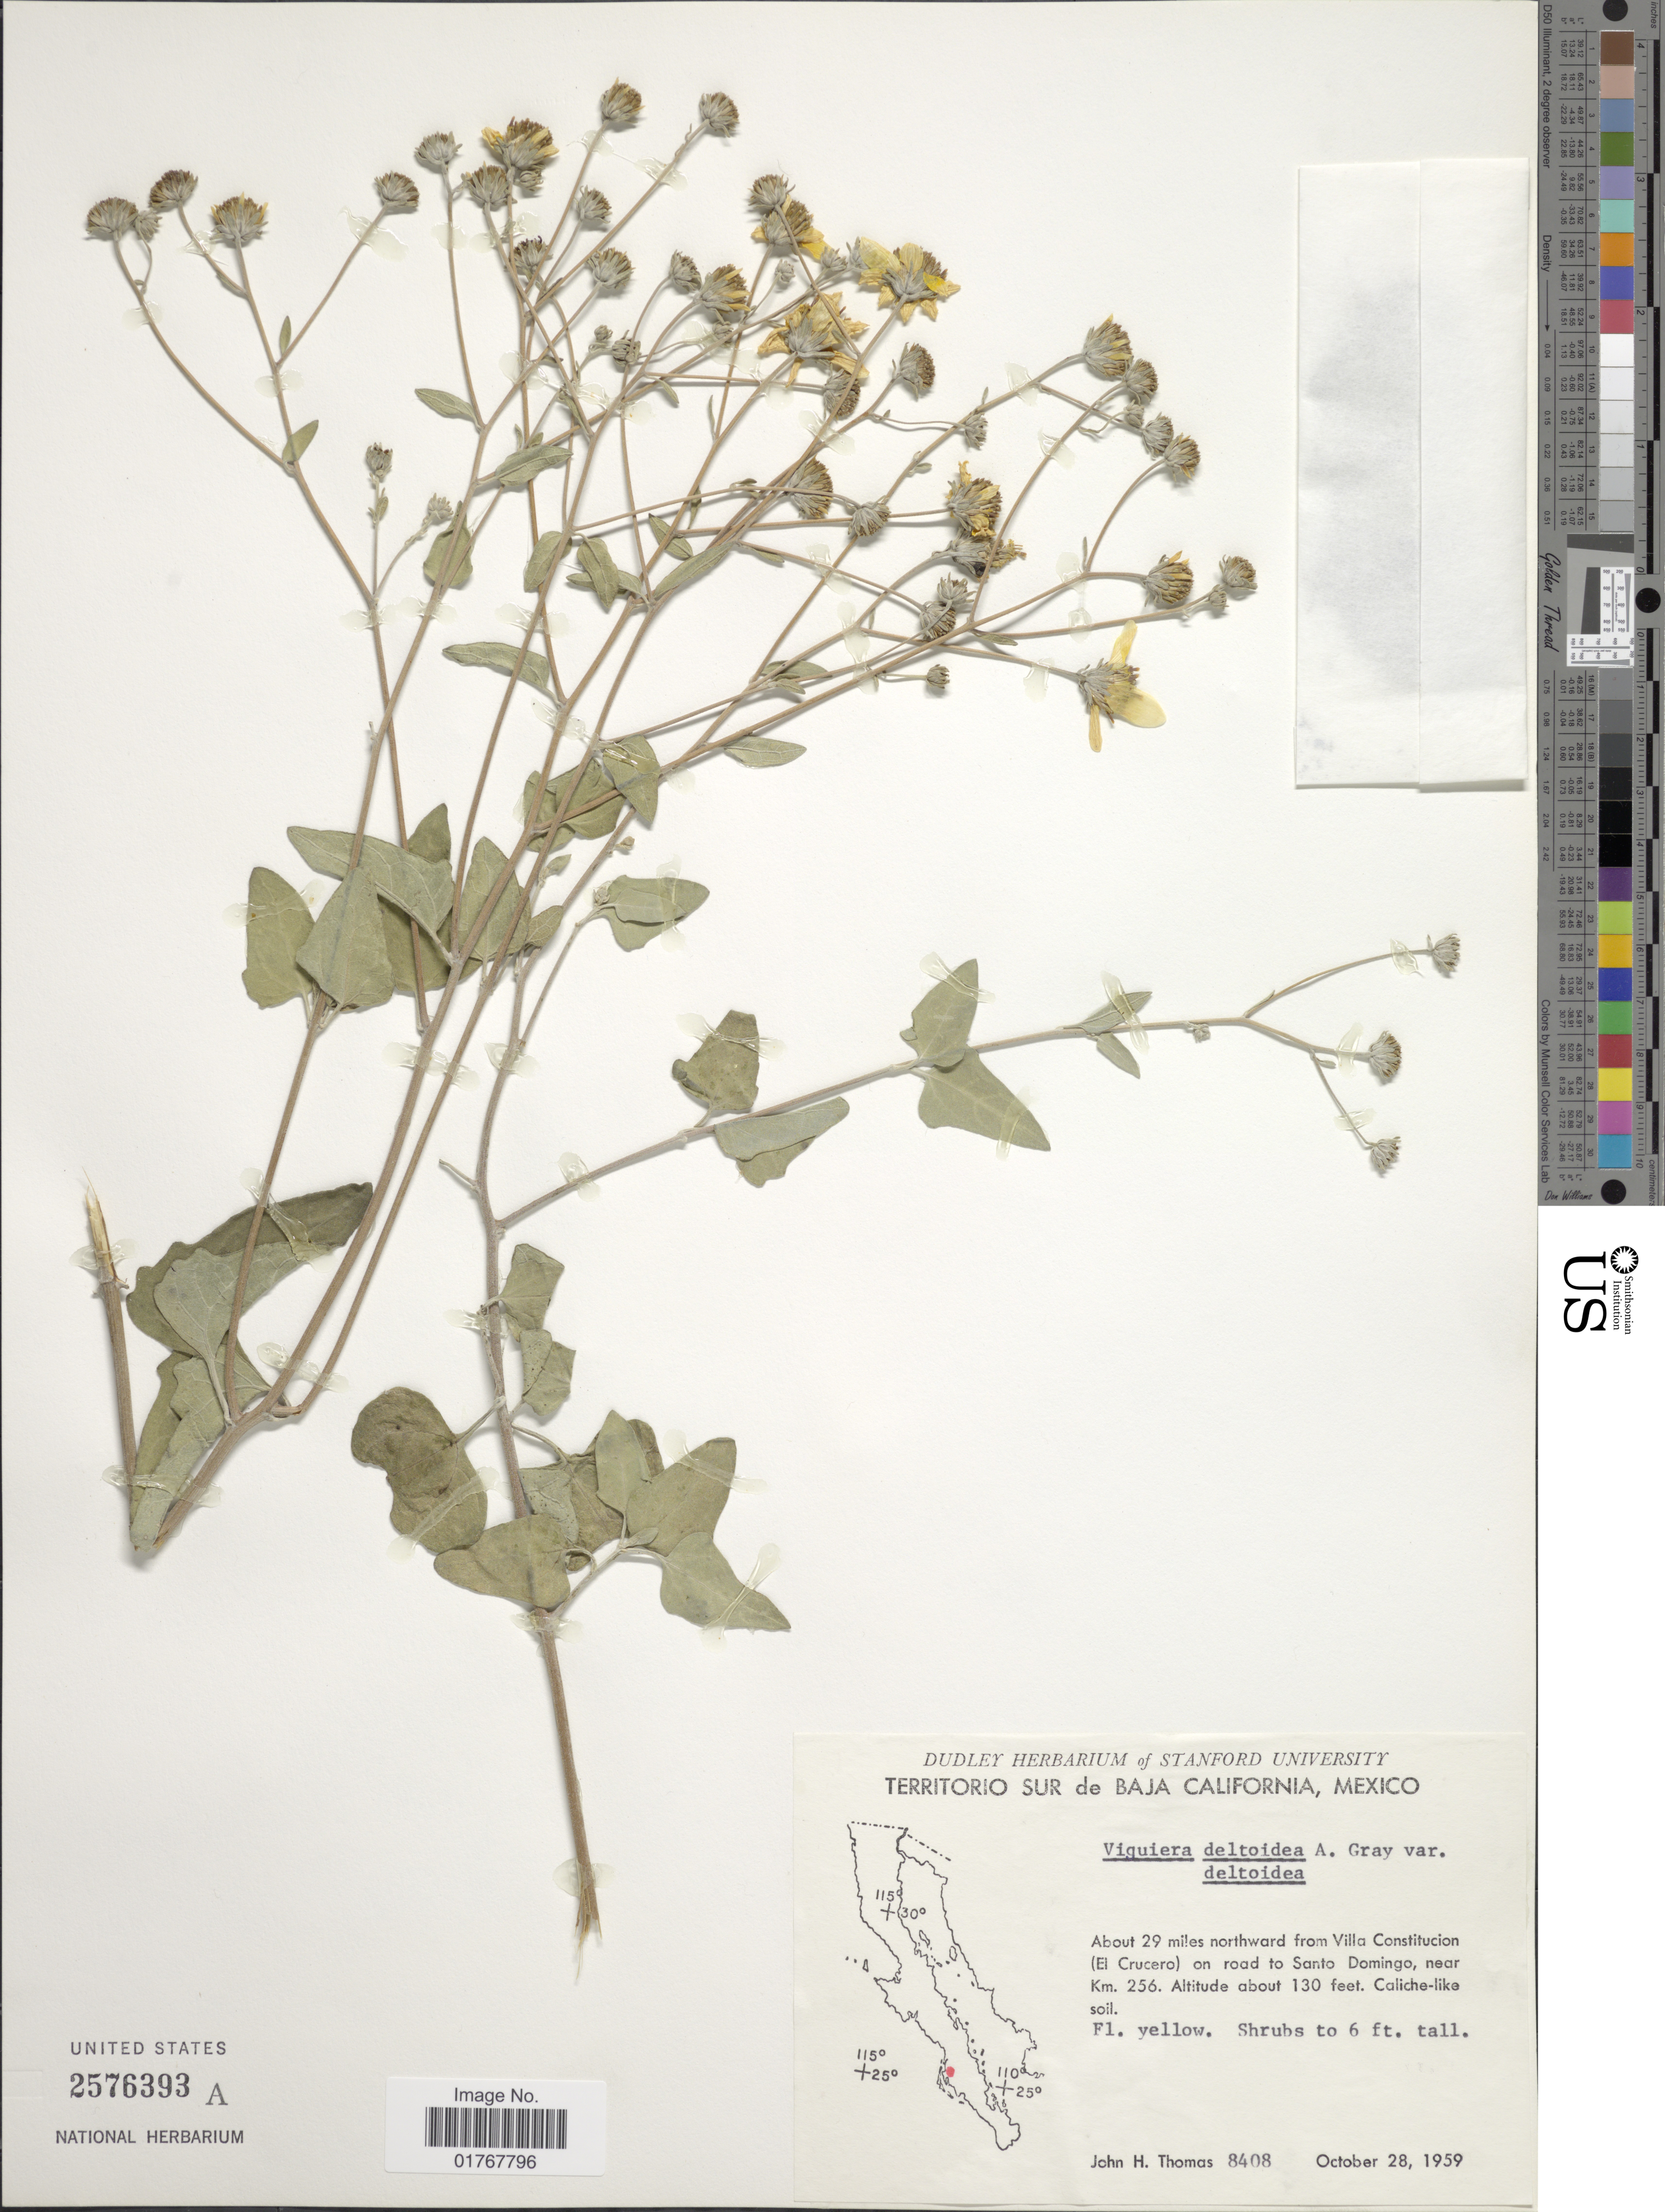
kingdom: Plantae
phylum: Tracheophyta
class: Magnoliopsida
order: Asterales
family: Asteraceae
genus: Viguiera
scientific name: Viguiera deltoidea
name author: A. Gray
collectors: J. H. Thomas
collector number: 8408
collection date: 1959-10-28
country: Mexico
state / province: Baja California Sur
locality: Territorio Sur de Baja California, About 29 miles northward from Villa Constitucion (El Crucero) on road to Santo Domingo, near Km 256, Caliche-like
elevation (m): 40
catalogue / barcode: US 2576393A